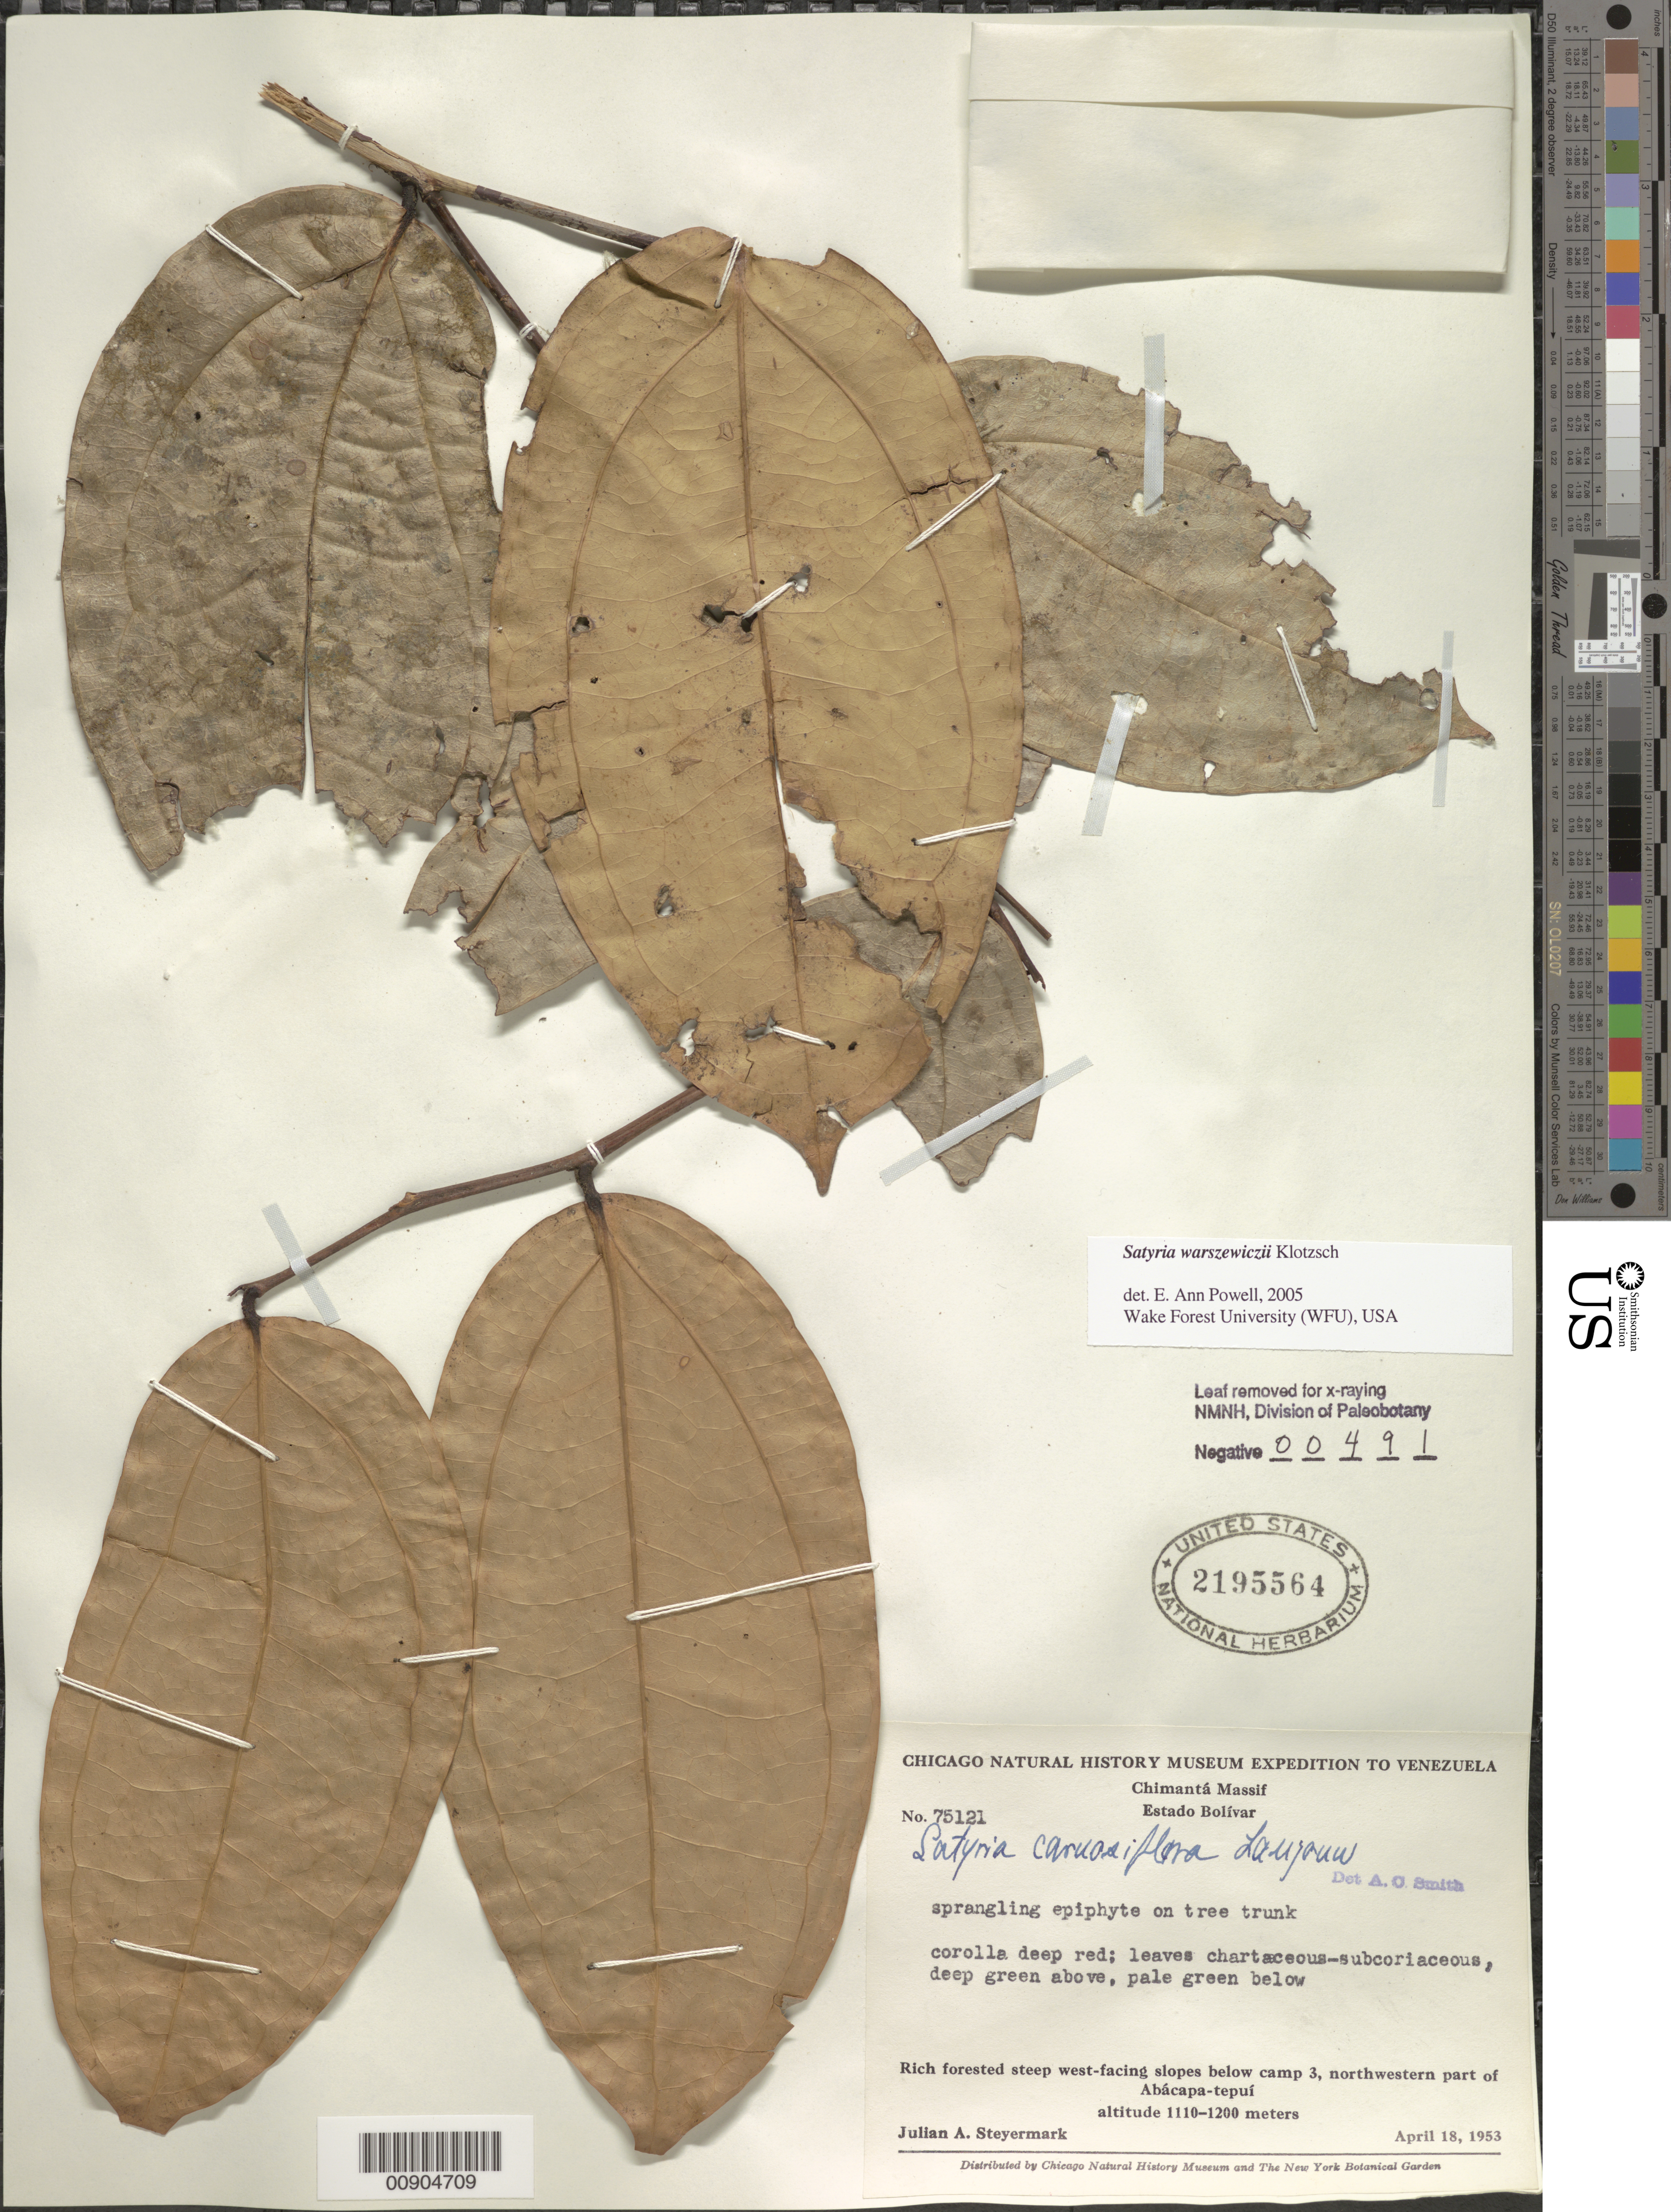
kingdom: Plantae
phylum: Tracheophyta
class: Magnoliopsida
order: Ericales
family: Ericaceae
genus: Satyria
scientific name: Satyria warszewiczii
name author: Klotzsch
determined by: Powell, E. A.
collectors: J. Steyermark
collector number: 75121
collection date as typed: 18-Apr-53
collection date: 1953-04-18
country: Venezuela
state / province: Bolívar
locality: Chimantá Massif, below camp 3, NW part of Abácapa-tepuí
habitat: Rich forested steep W-facing slopes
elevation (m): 1110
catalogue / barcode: US 2195564